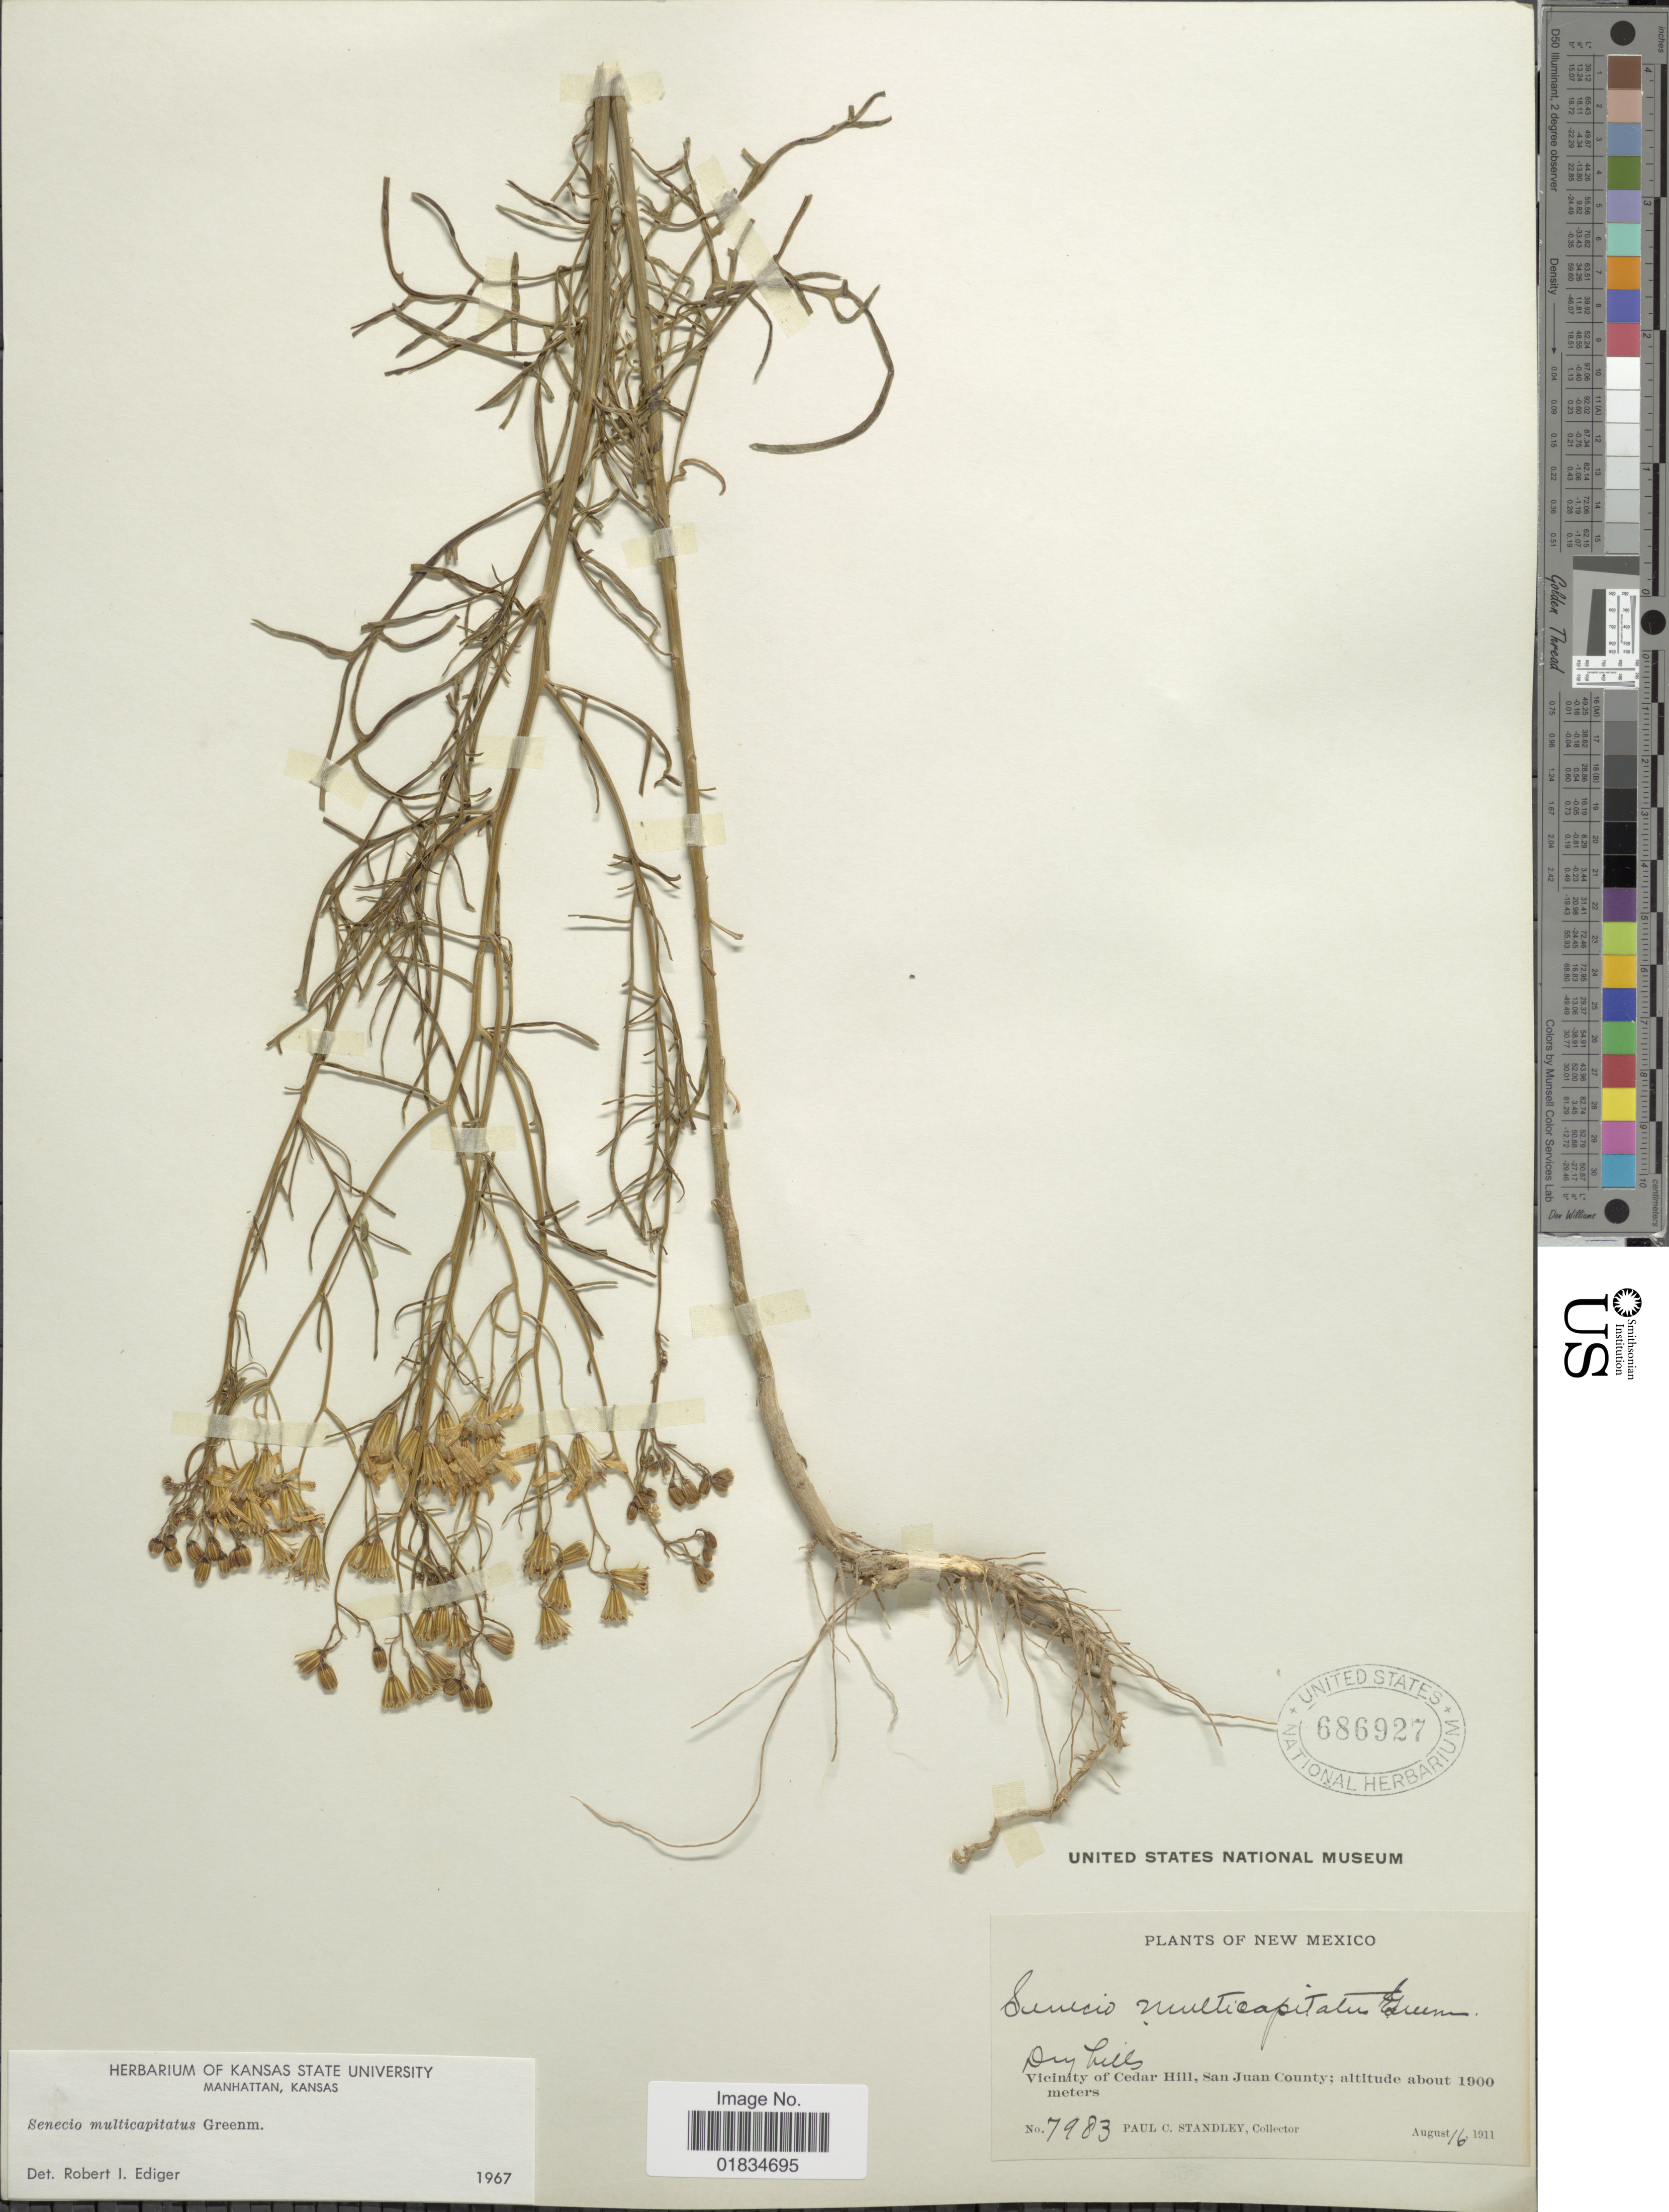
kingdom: Plantae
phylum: Tracheophyta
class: Magnoliopsida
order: Asterales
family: Asteraceae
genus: Senecio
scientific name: Senecio multicapitatus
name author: Greenm.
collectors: P. C. Standley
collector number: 7983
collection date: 1911-08-16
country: United States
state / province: New Mexico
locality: Vicinity of Cedar Hill, San Juan County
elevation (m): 1900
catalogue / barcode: US 686927